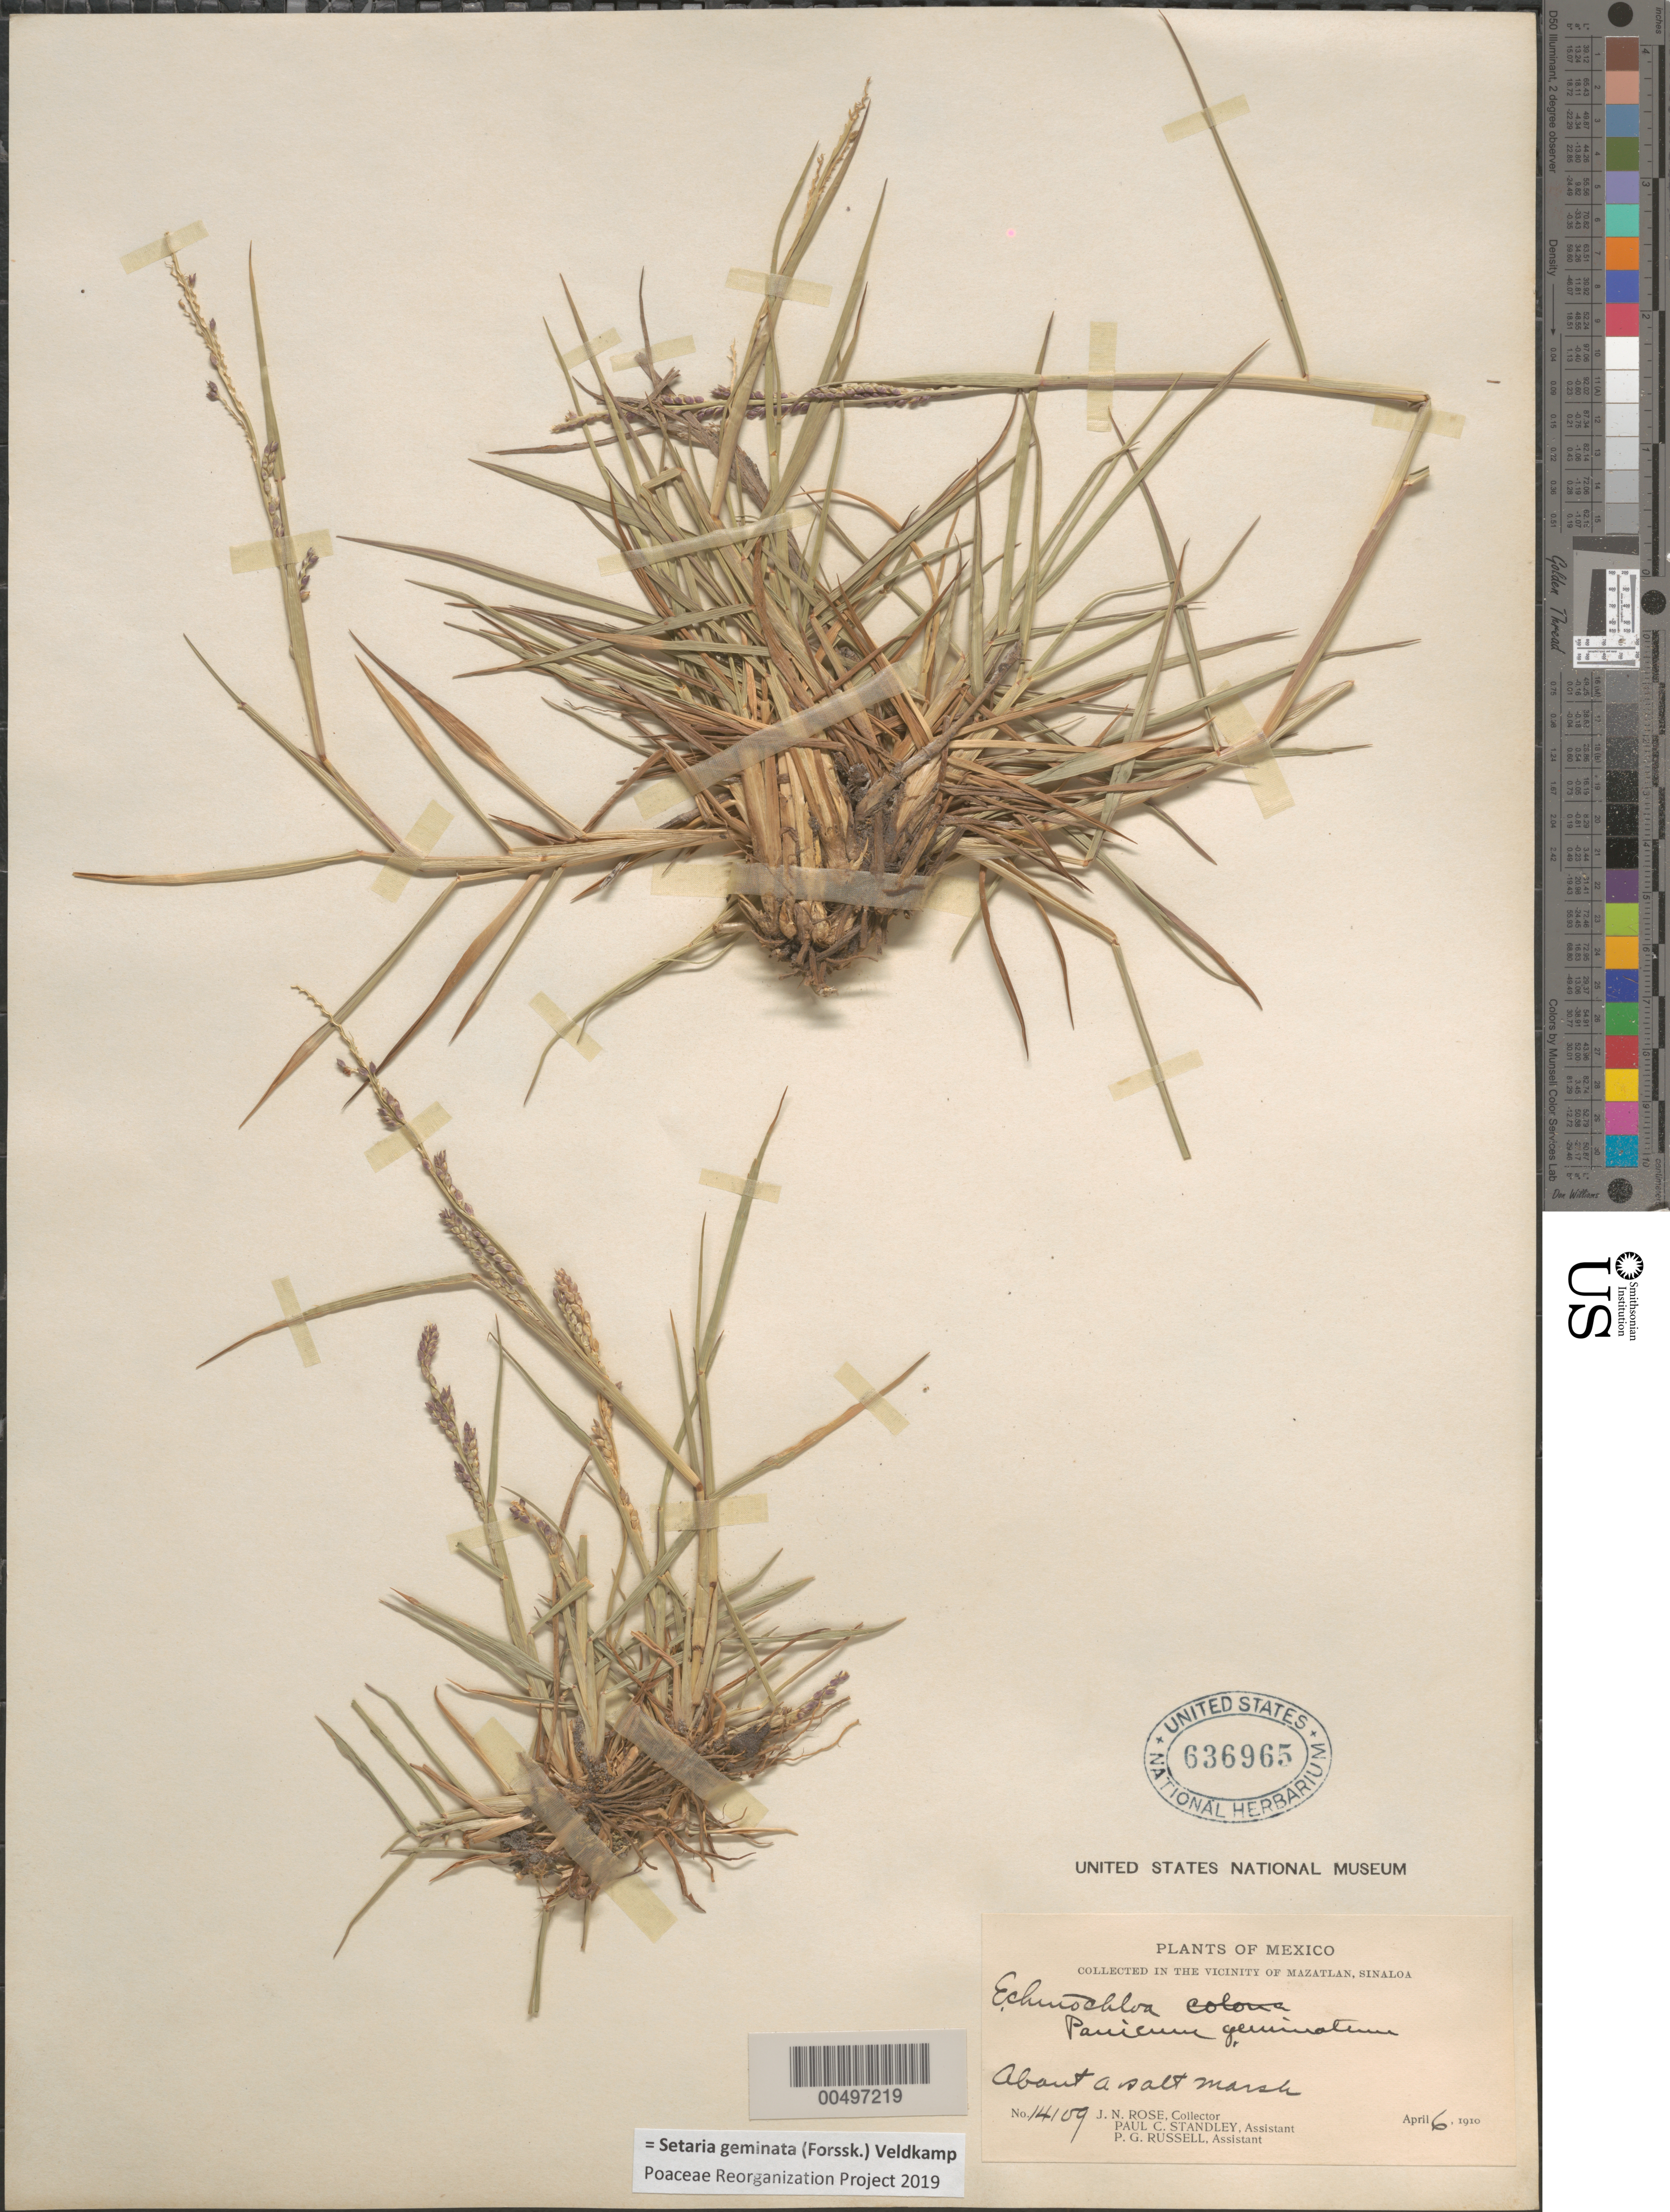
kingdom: Plantae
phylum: Tracheophyta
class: Liliopsida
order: Poales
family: Poaceae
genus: Setaria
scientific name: Setaria geminata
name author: (Forssk.) Veldkamp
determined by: Poaceae Reorganization Project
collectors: J. N. Rose, P. C. Standley & P. G. Russell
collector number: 14109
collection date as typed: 6 Apr 1910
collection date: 1910-04-06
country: Mexico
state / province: Sinaloa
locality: Vicinity of Mazatlan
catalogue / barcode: US 636965